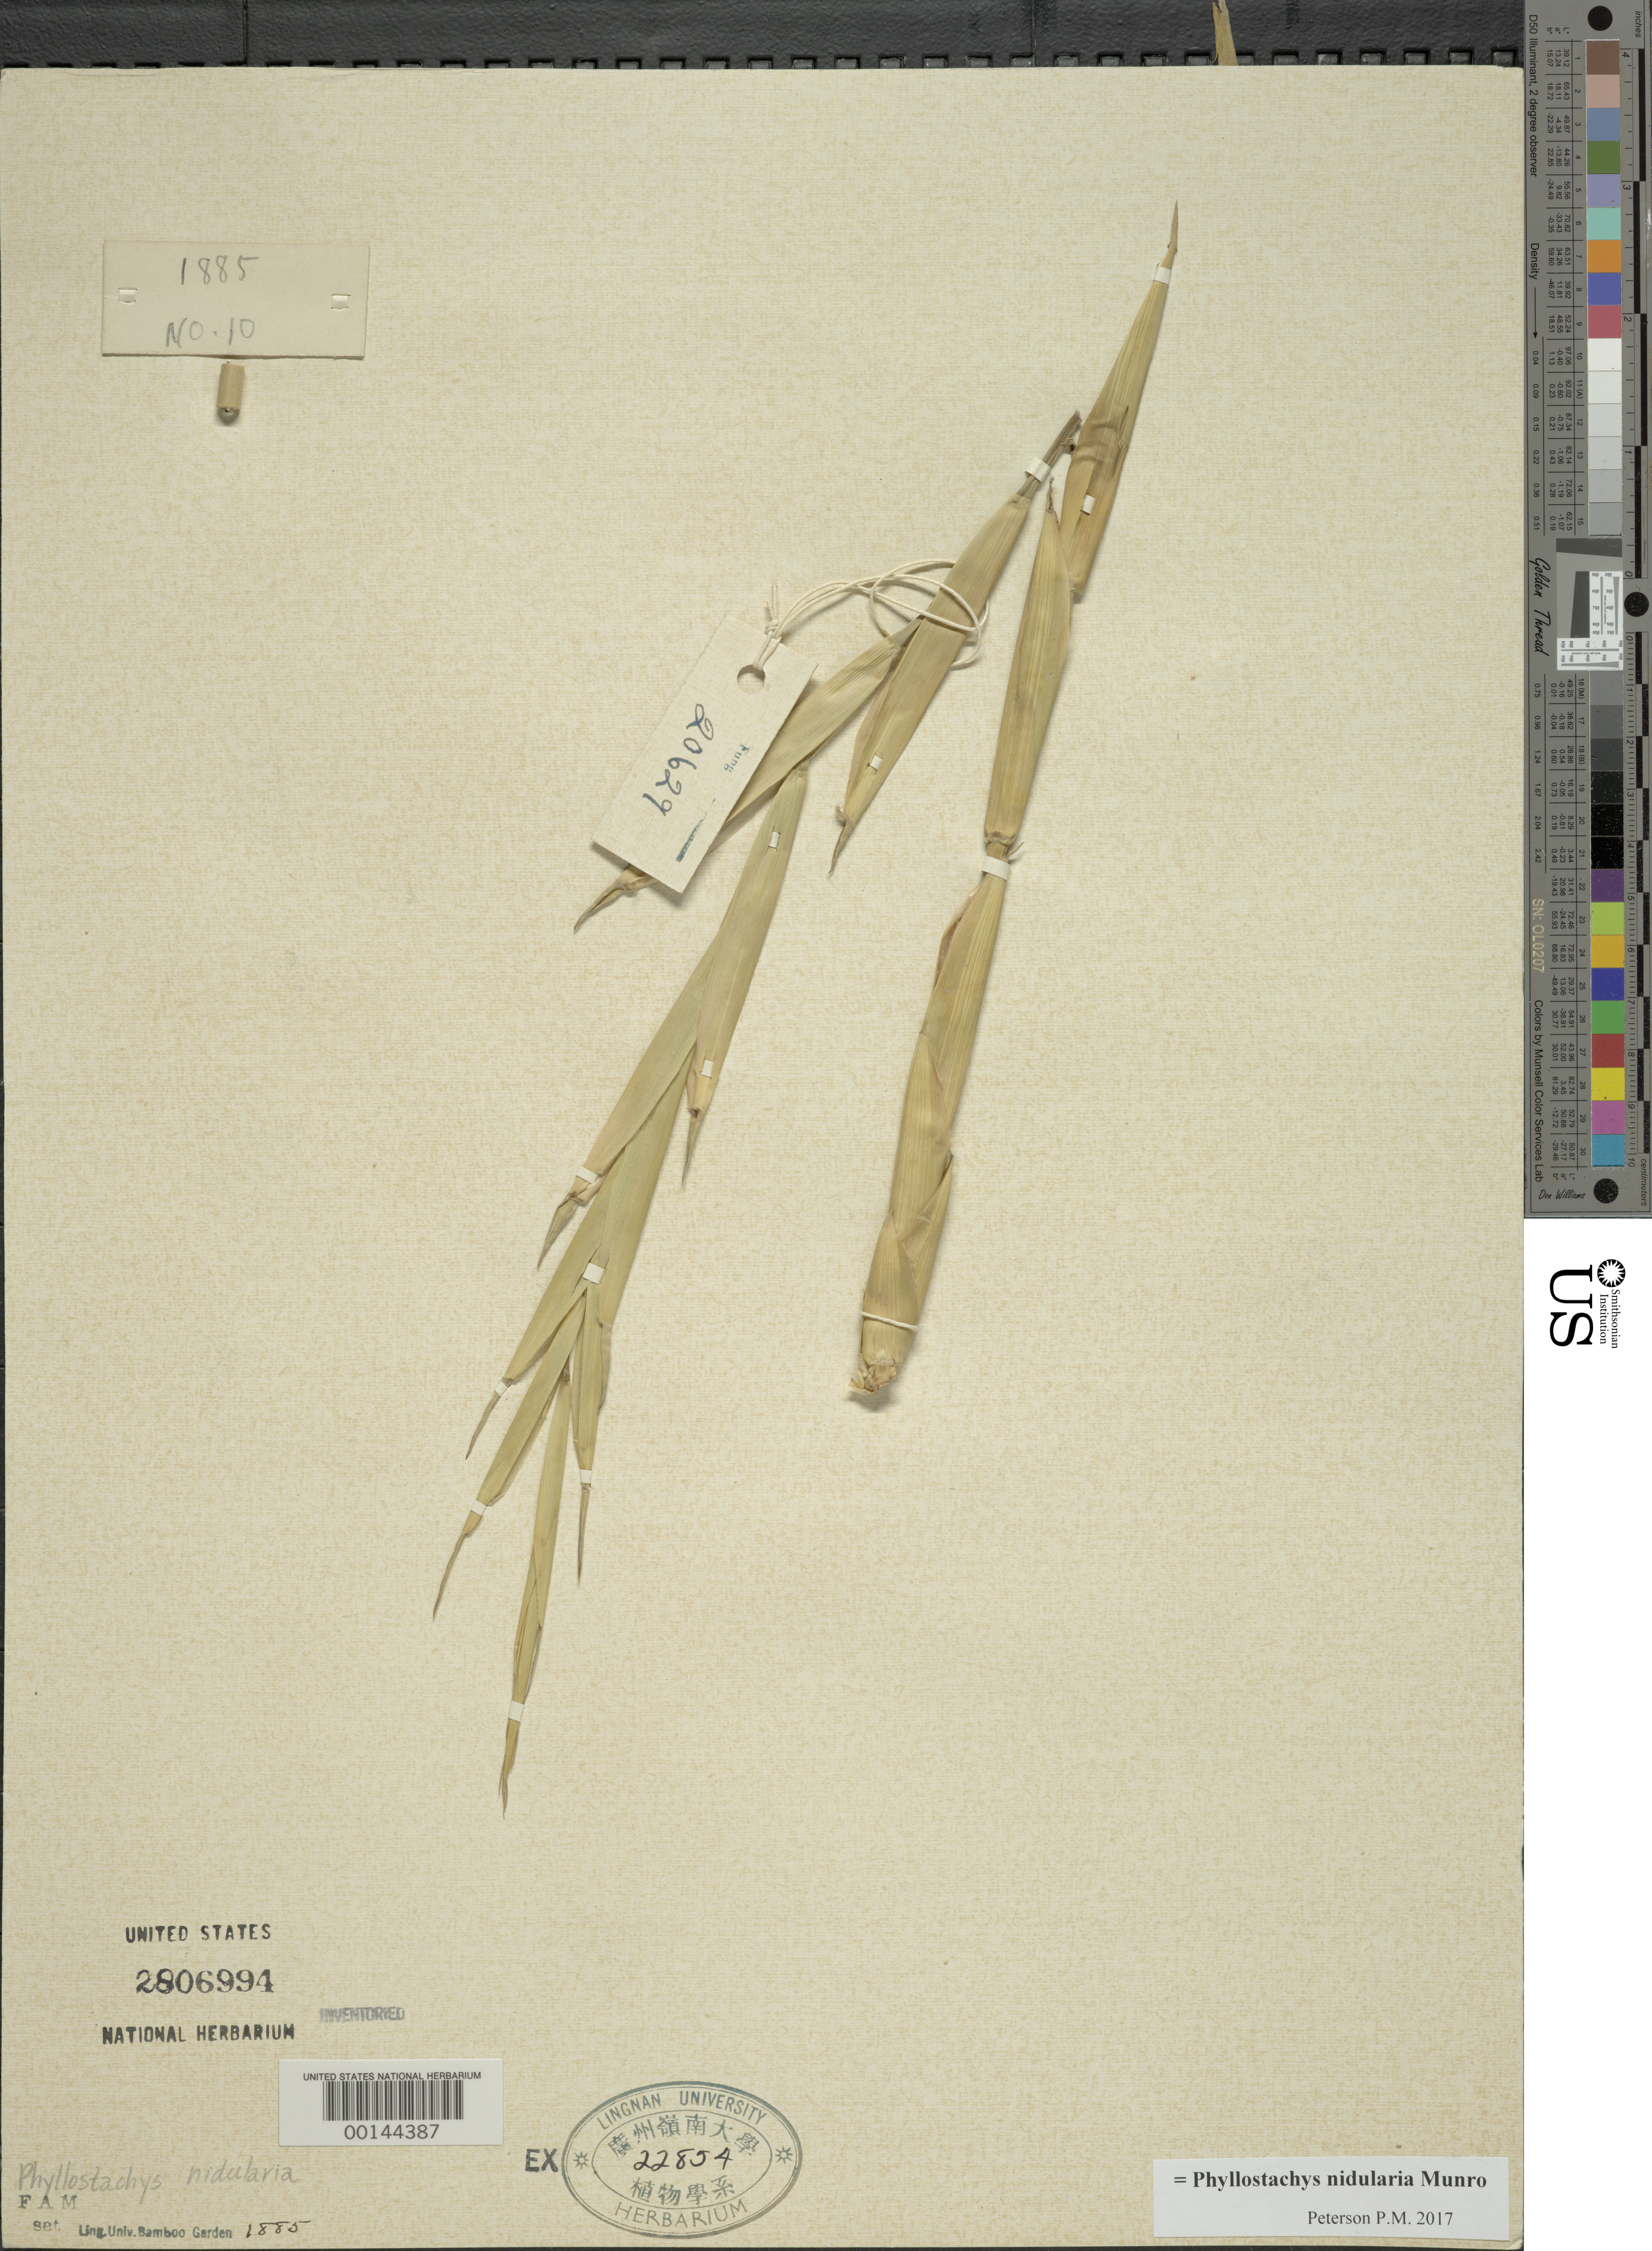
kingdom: Plantae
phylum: Tracheophyta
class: Liliopsida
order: Poales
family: Poaceae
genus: Phyllostachys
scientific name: Phyllostachys nidularia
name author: Munro ex Fenzi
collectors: H. L. Fung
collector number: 20629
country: Panama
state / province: Chiriquí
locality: Around San Felix.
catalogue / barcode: US 2806994